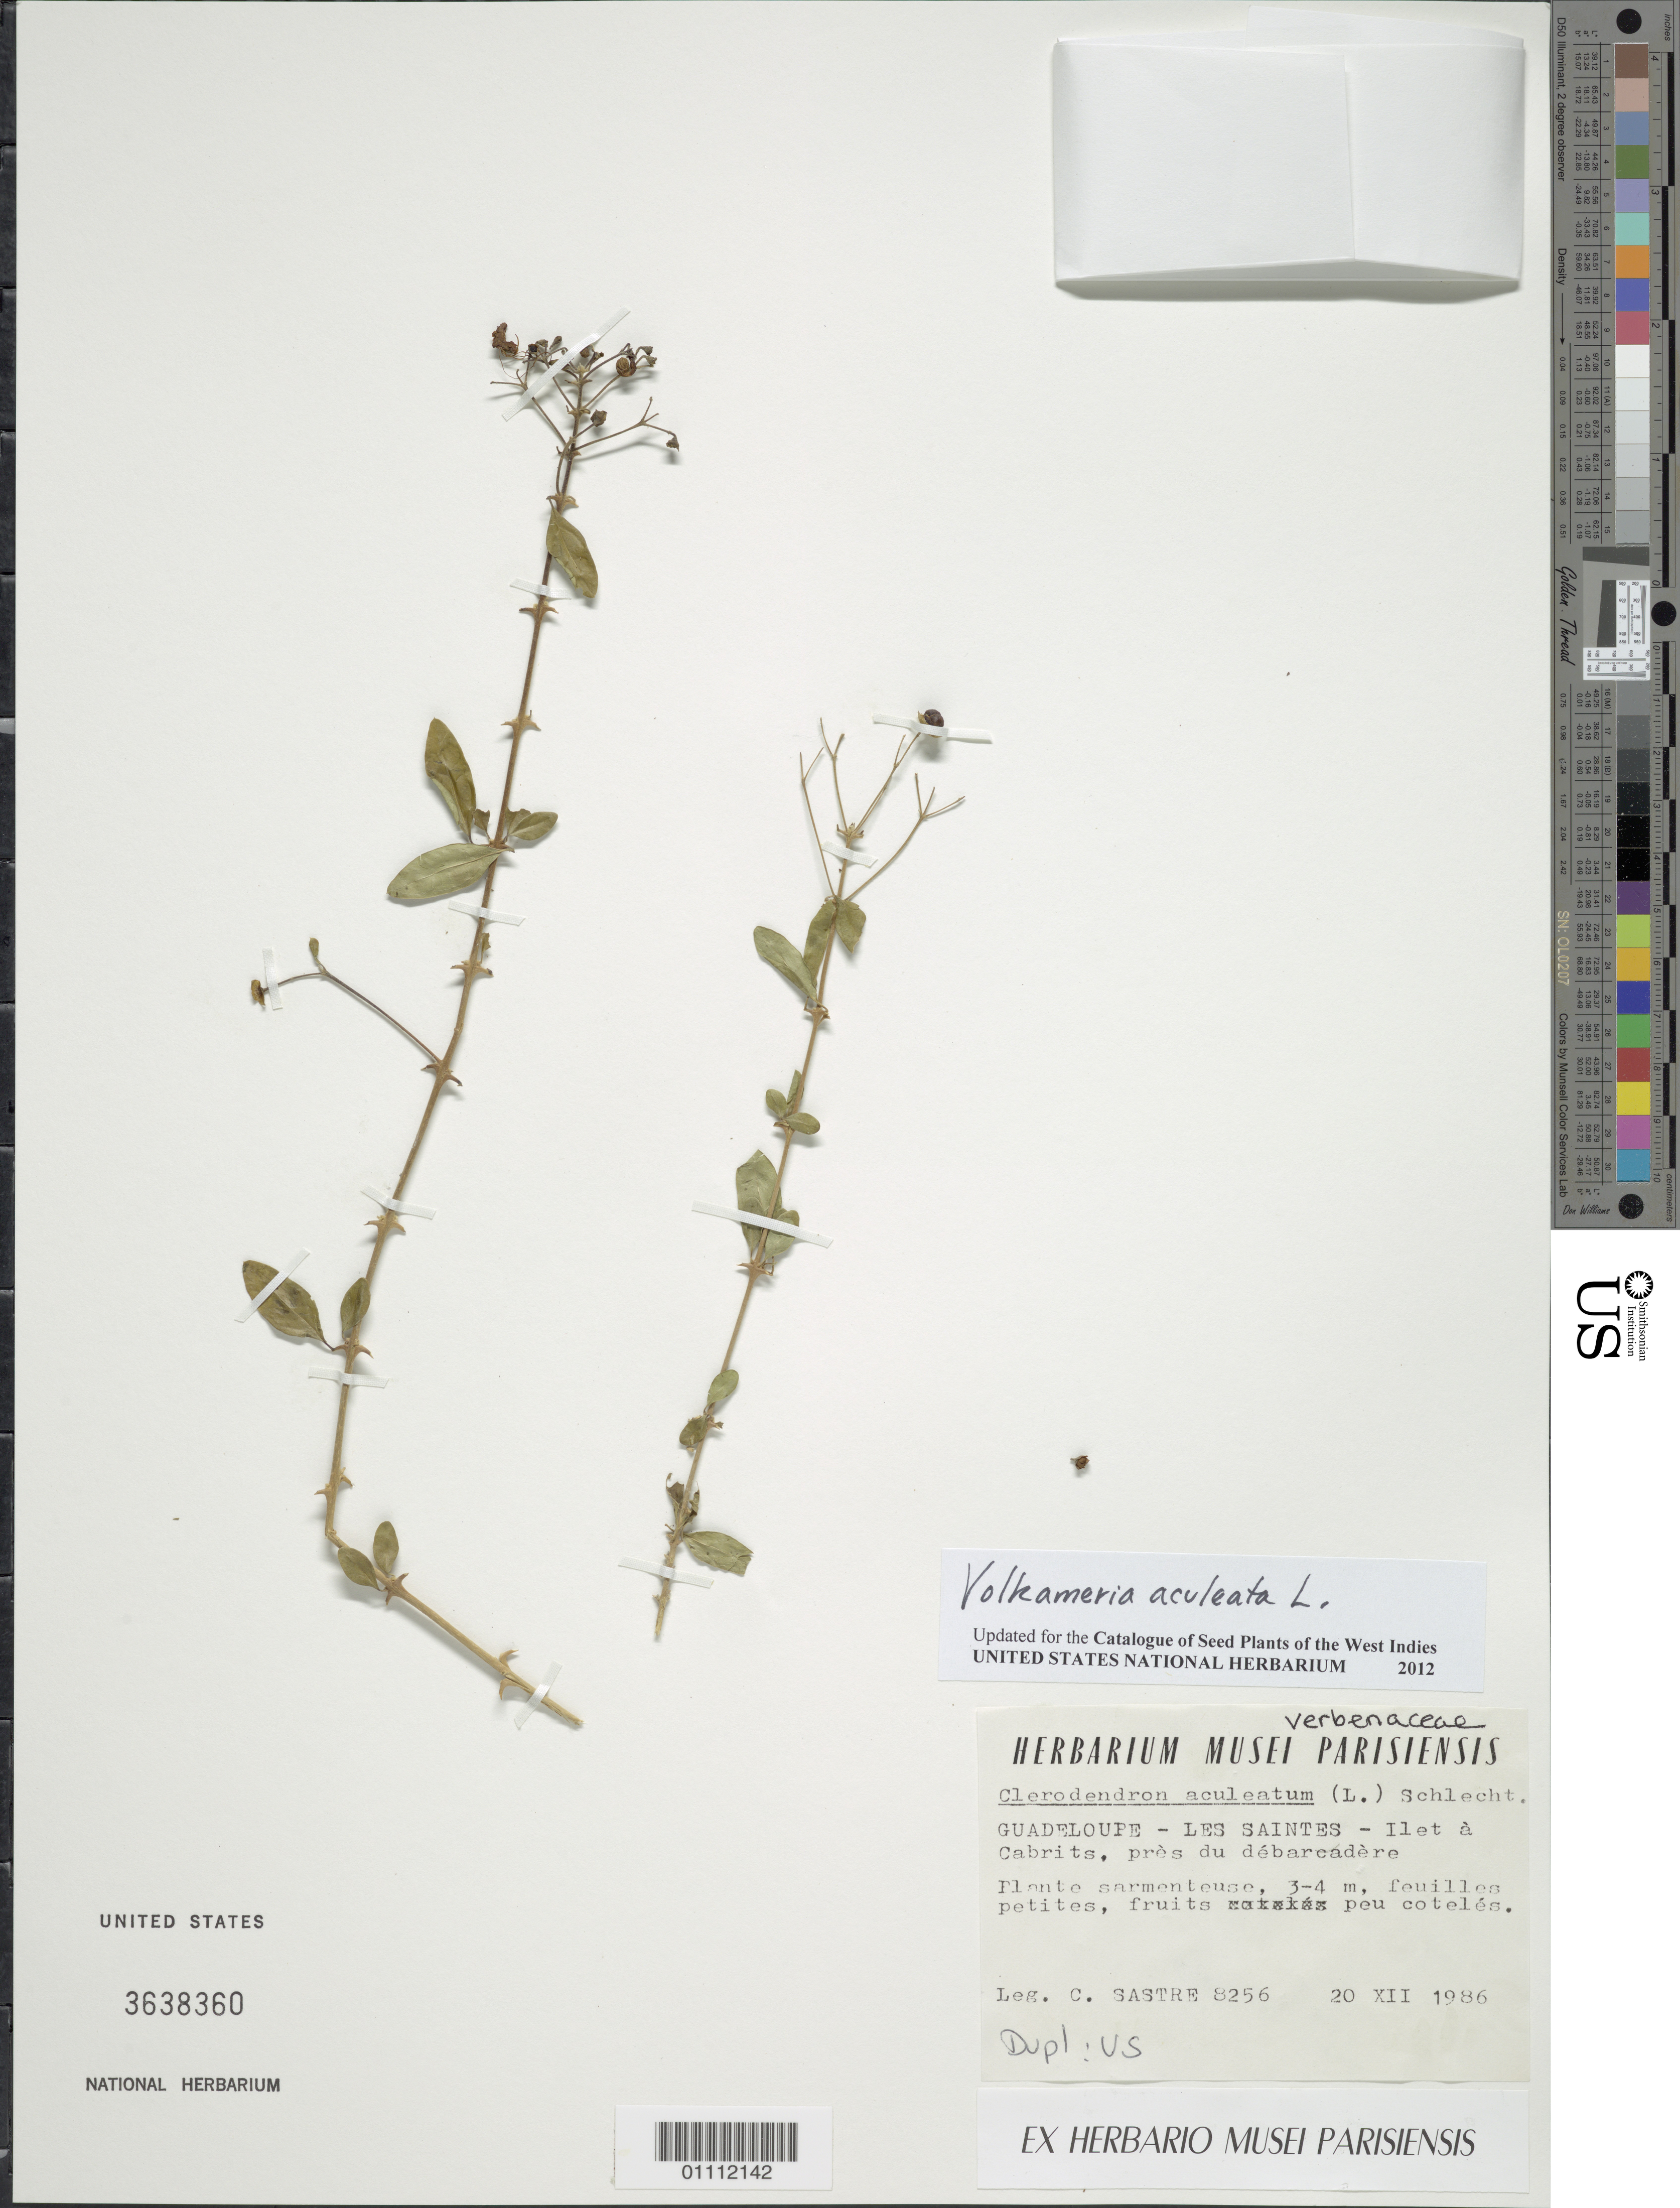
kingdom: Plantae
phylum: Tracheophyta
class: Magnoliopsida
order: Lamiales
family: Lamiaceae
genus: Volkameria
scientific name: Volkameria aculeata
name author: L.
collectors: C. H. L. Sastre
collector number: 8256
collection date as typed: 20 Dec 1986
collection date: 1986-12-20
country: Guadeloupe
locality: Les Saintes, ilet à Cabrits, près du débarcadère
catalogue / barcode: US 3638360